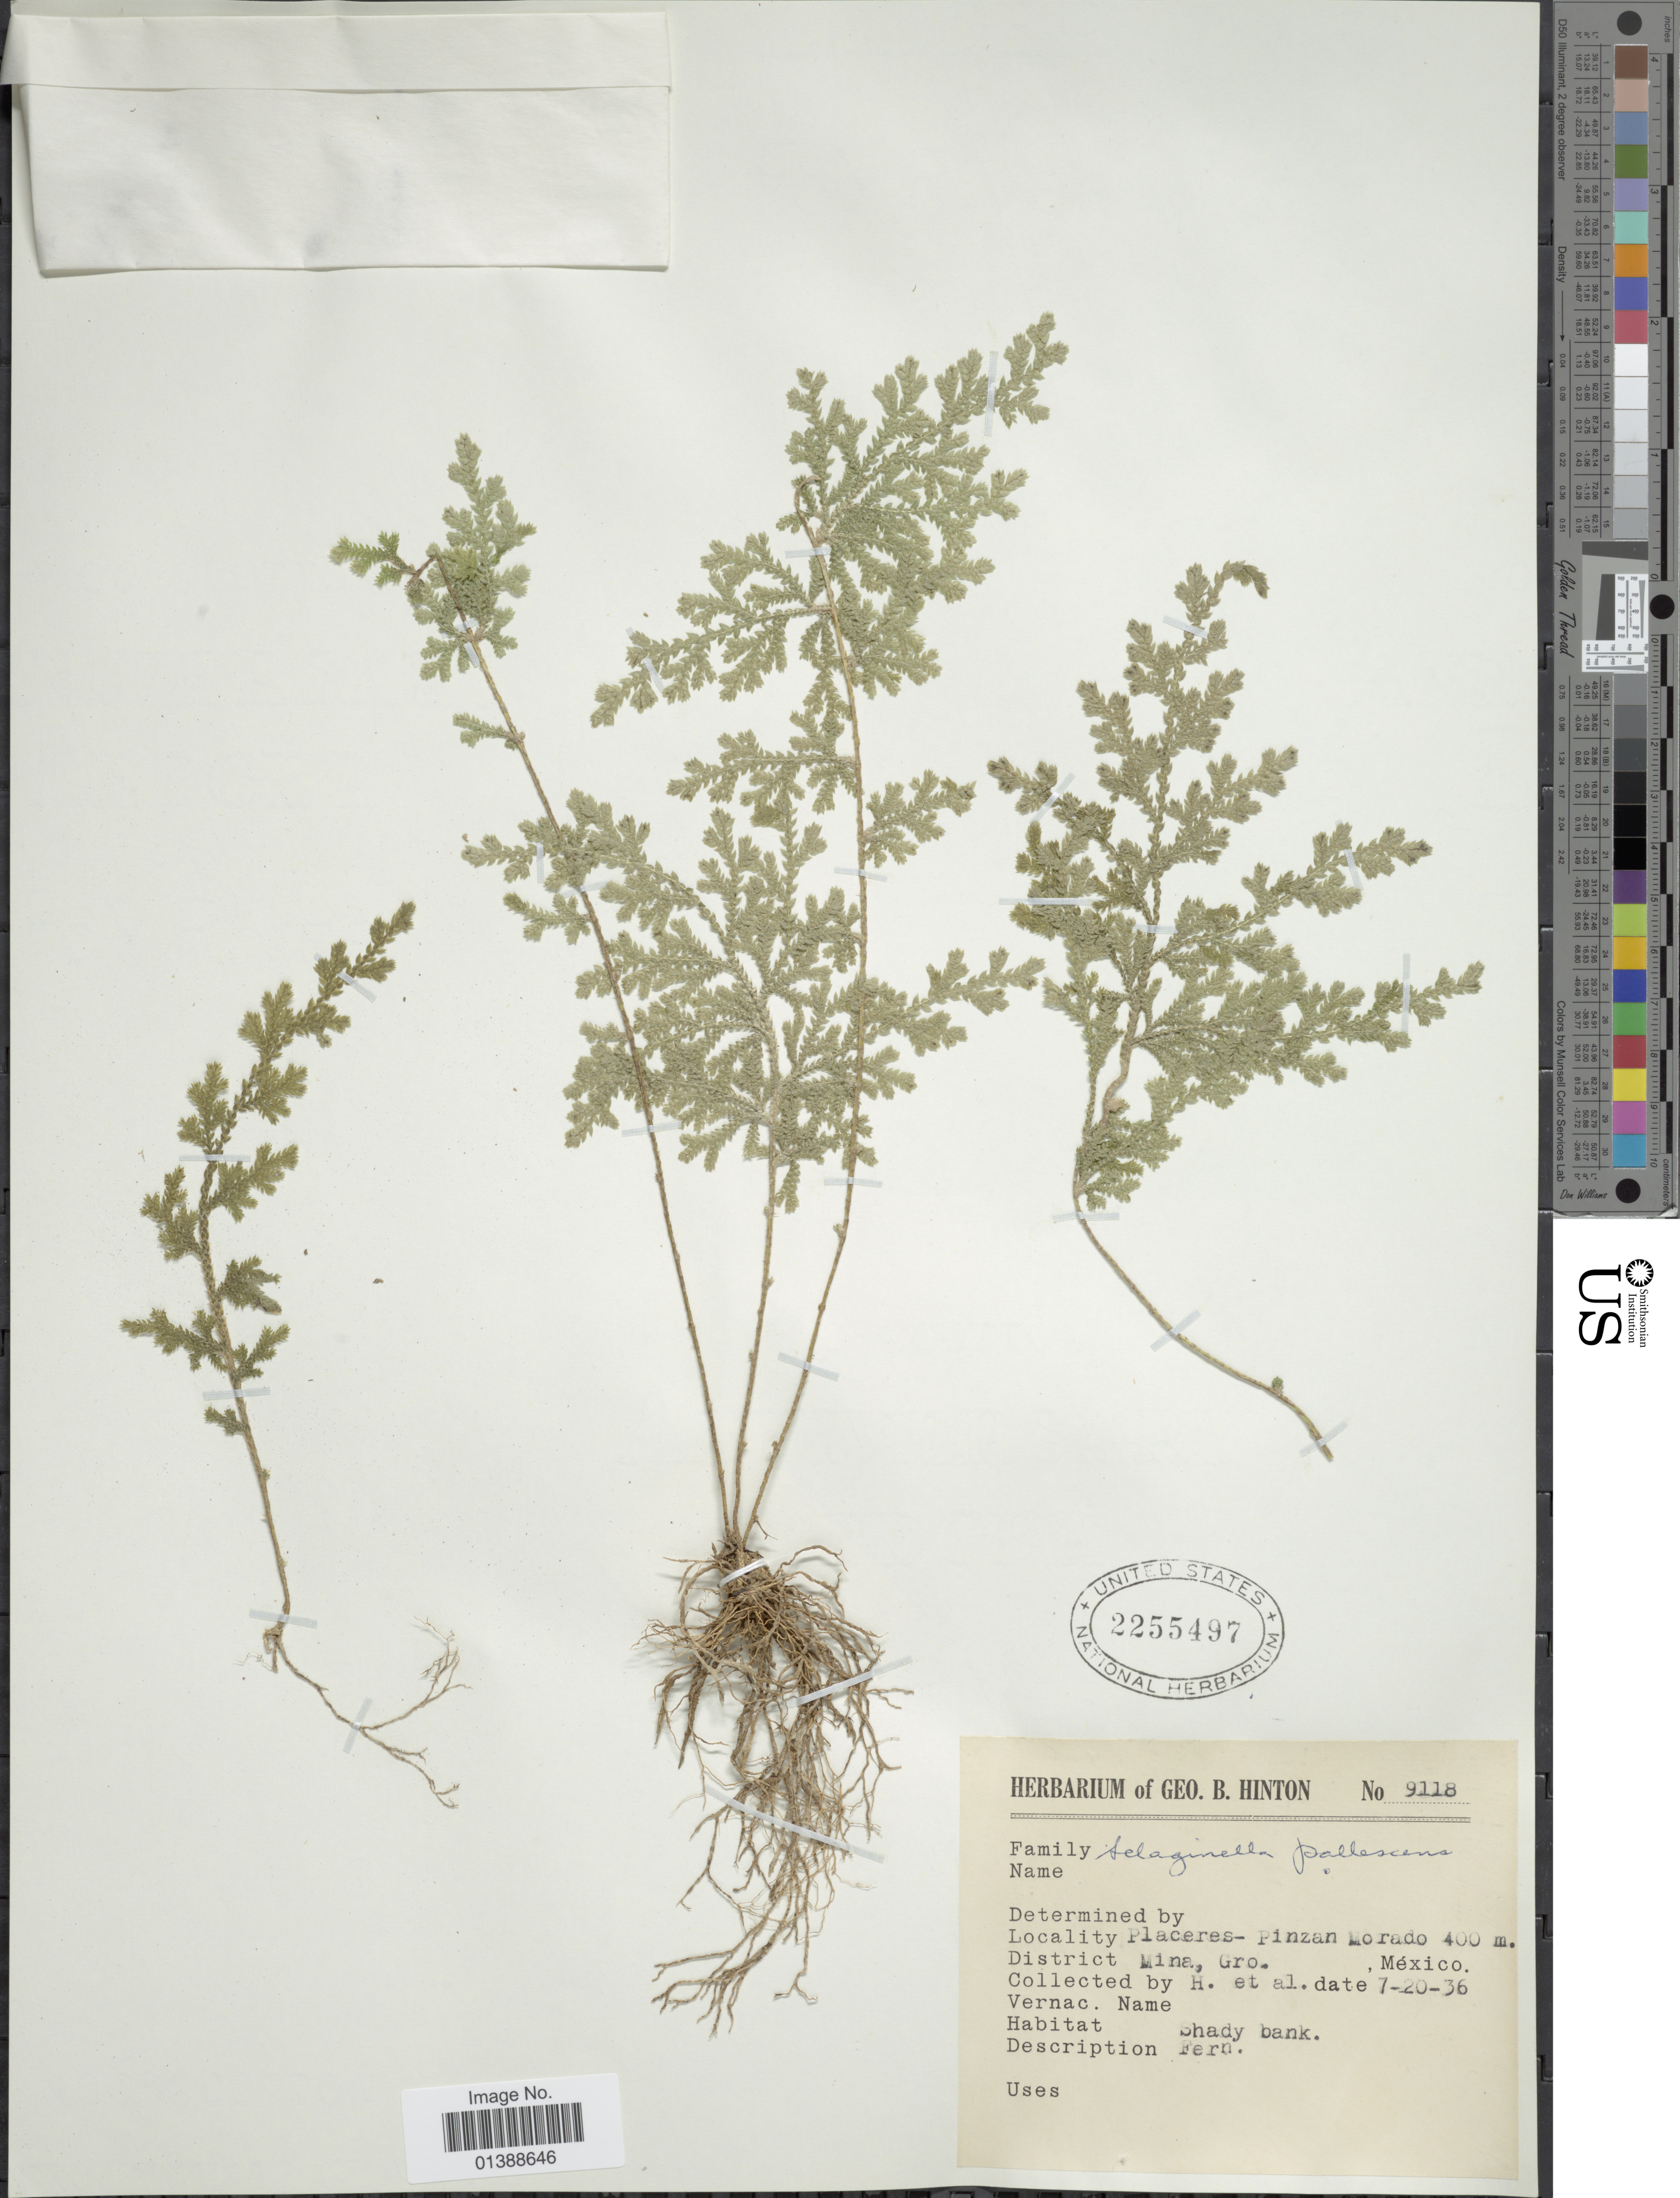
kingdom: Plantae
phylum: Tracheophyta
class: Lycopodiopsida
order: Selaginellales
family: Selaginellaceae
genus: Selaginella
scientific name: Selaginella pallescens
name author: (C. Presl) Spring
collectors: G. B. Hinton & et al.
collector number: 9118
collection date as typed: Transcribed d/m/y: 20/7/36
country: Mexico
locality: Placeres-Pinzan Morado, District Mina, Gro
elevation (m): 400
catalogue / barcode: US 2255497